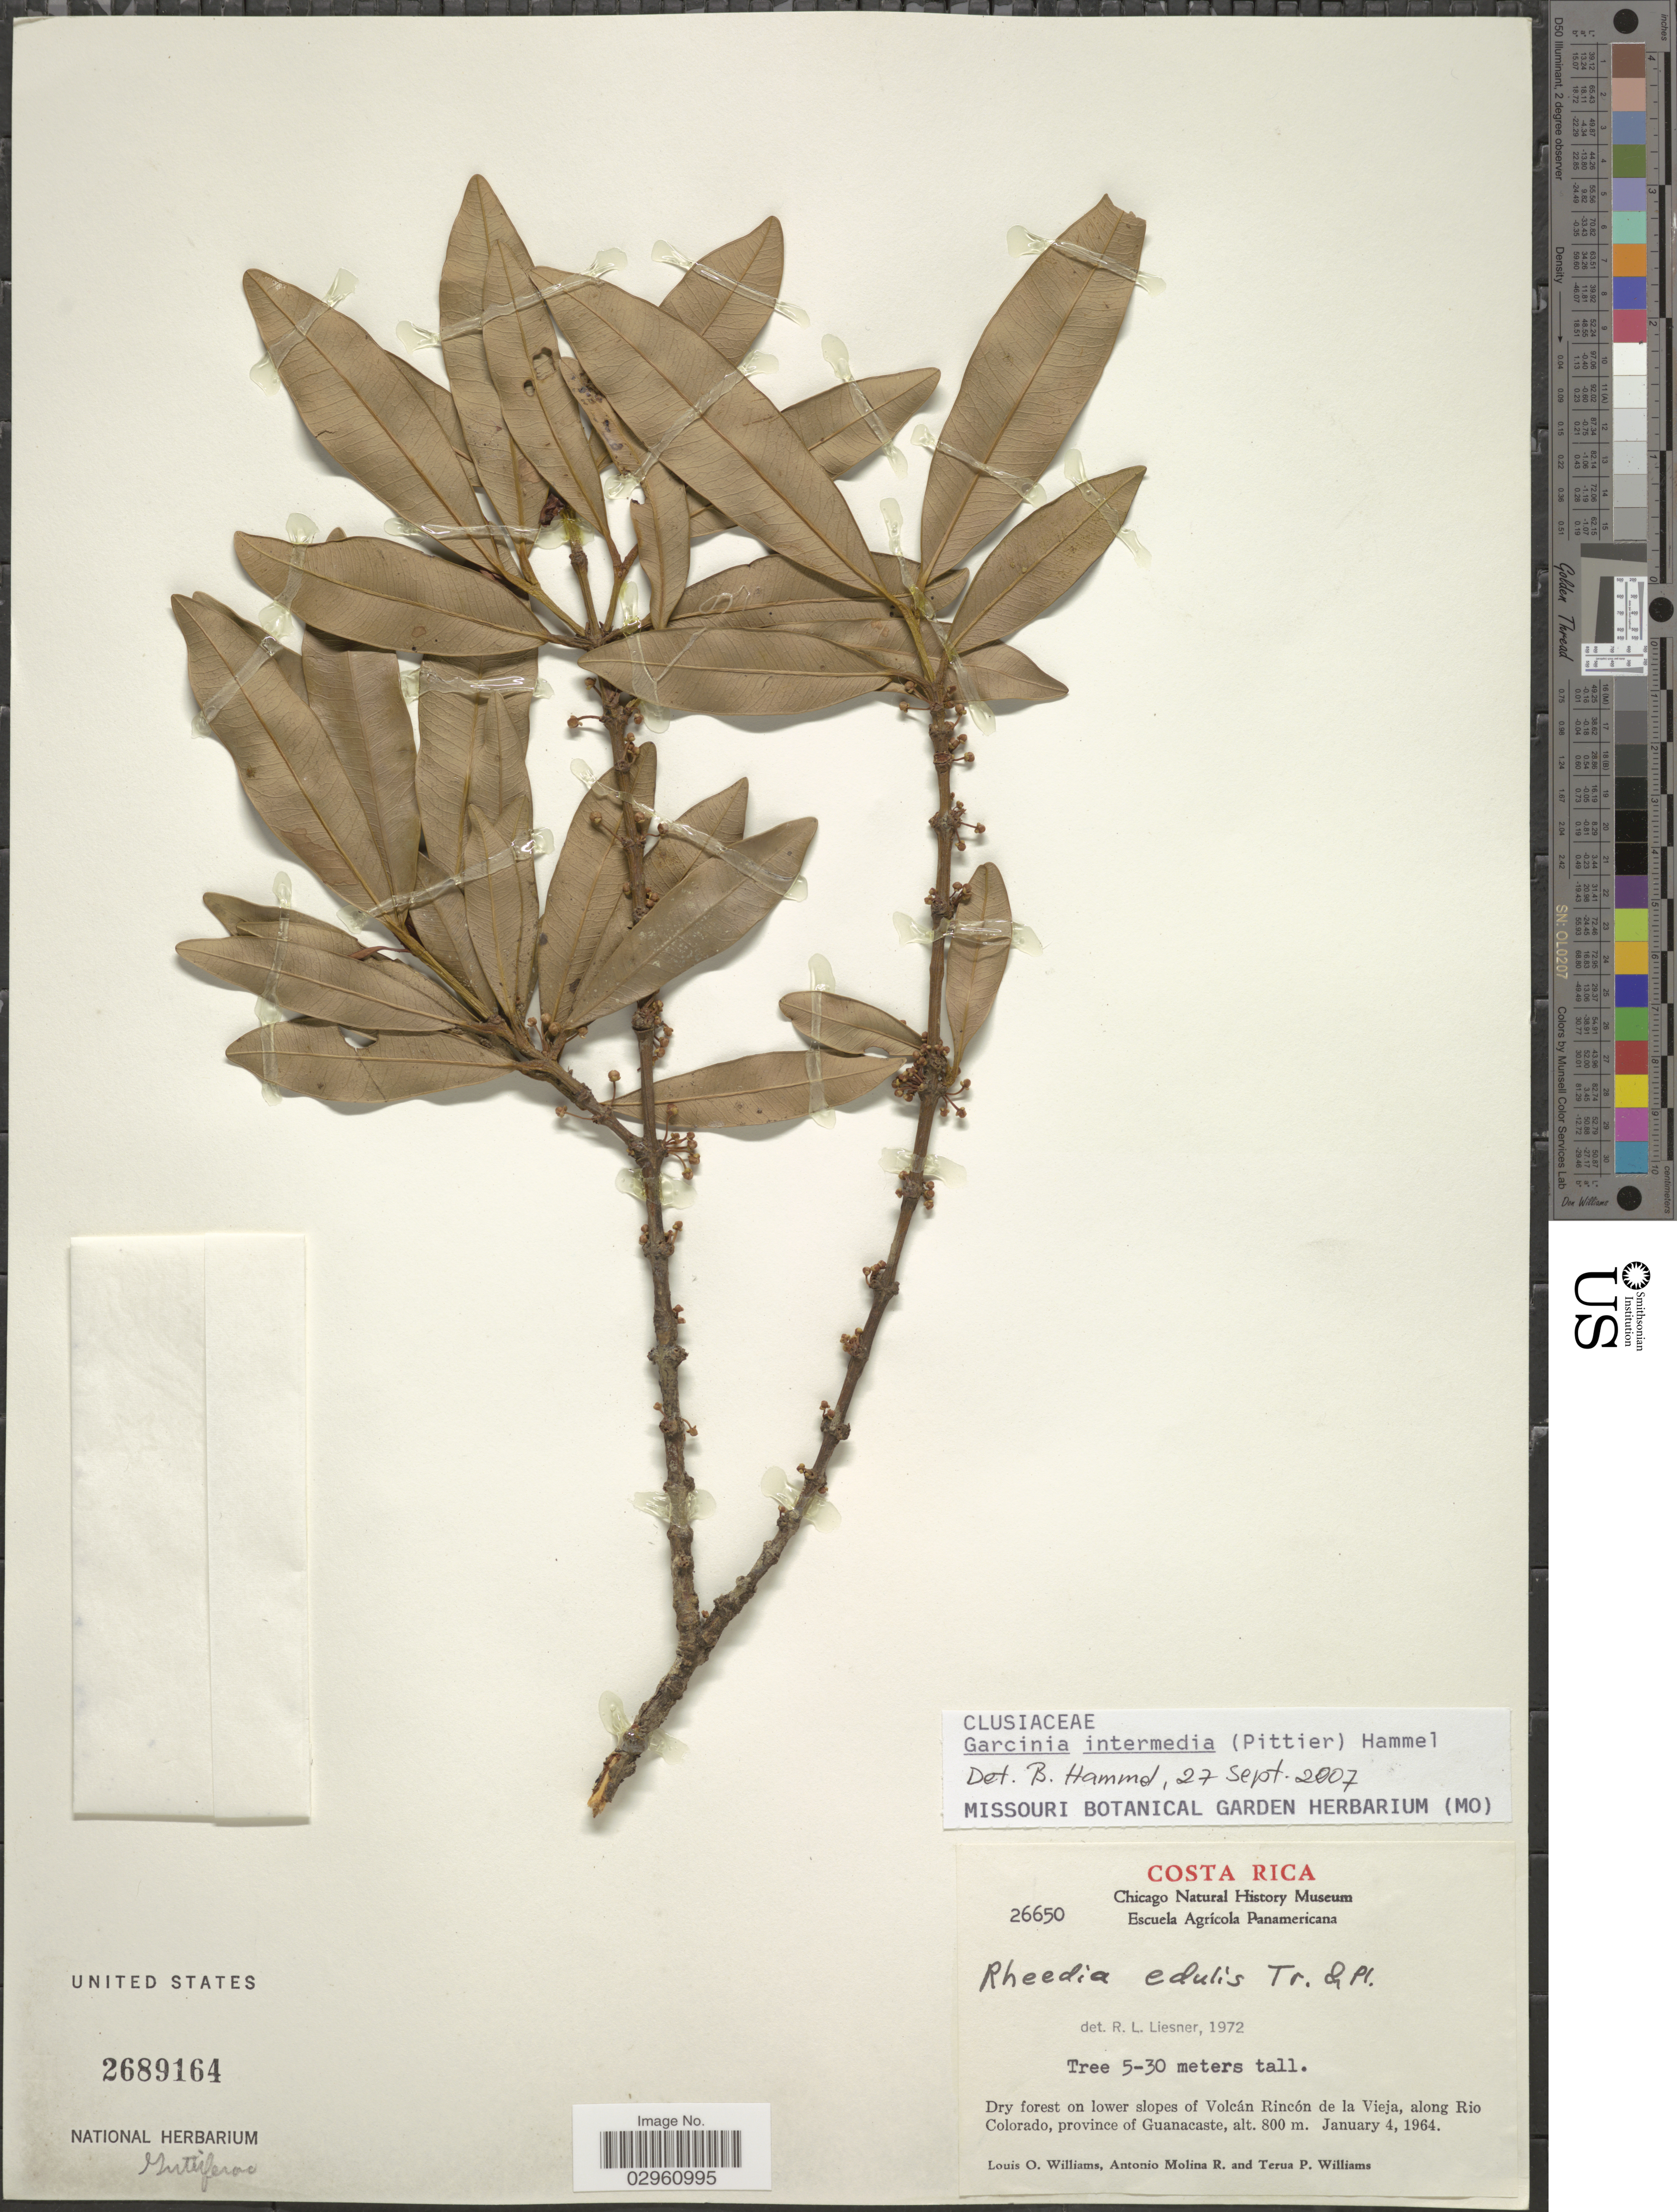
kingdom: Plantae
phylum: Tracheophyta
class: Magnoliopsida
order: Malpighiales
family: Clusiaceae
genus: Garcinia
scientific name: Garcinia intermedia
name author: (Pittier) Hammel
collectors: L. O. Williams, A. Molina R. & T. Williams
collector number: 26650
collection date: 1964-01-04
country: Costa Rica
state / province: Guanacaste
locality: Dry forest on lower slopes of Volcán Rincón de la Vieja, along Rio Colorado, province of Guanacaste.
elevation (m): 800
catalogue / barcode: US 2689164